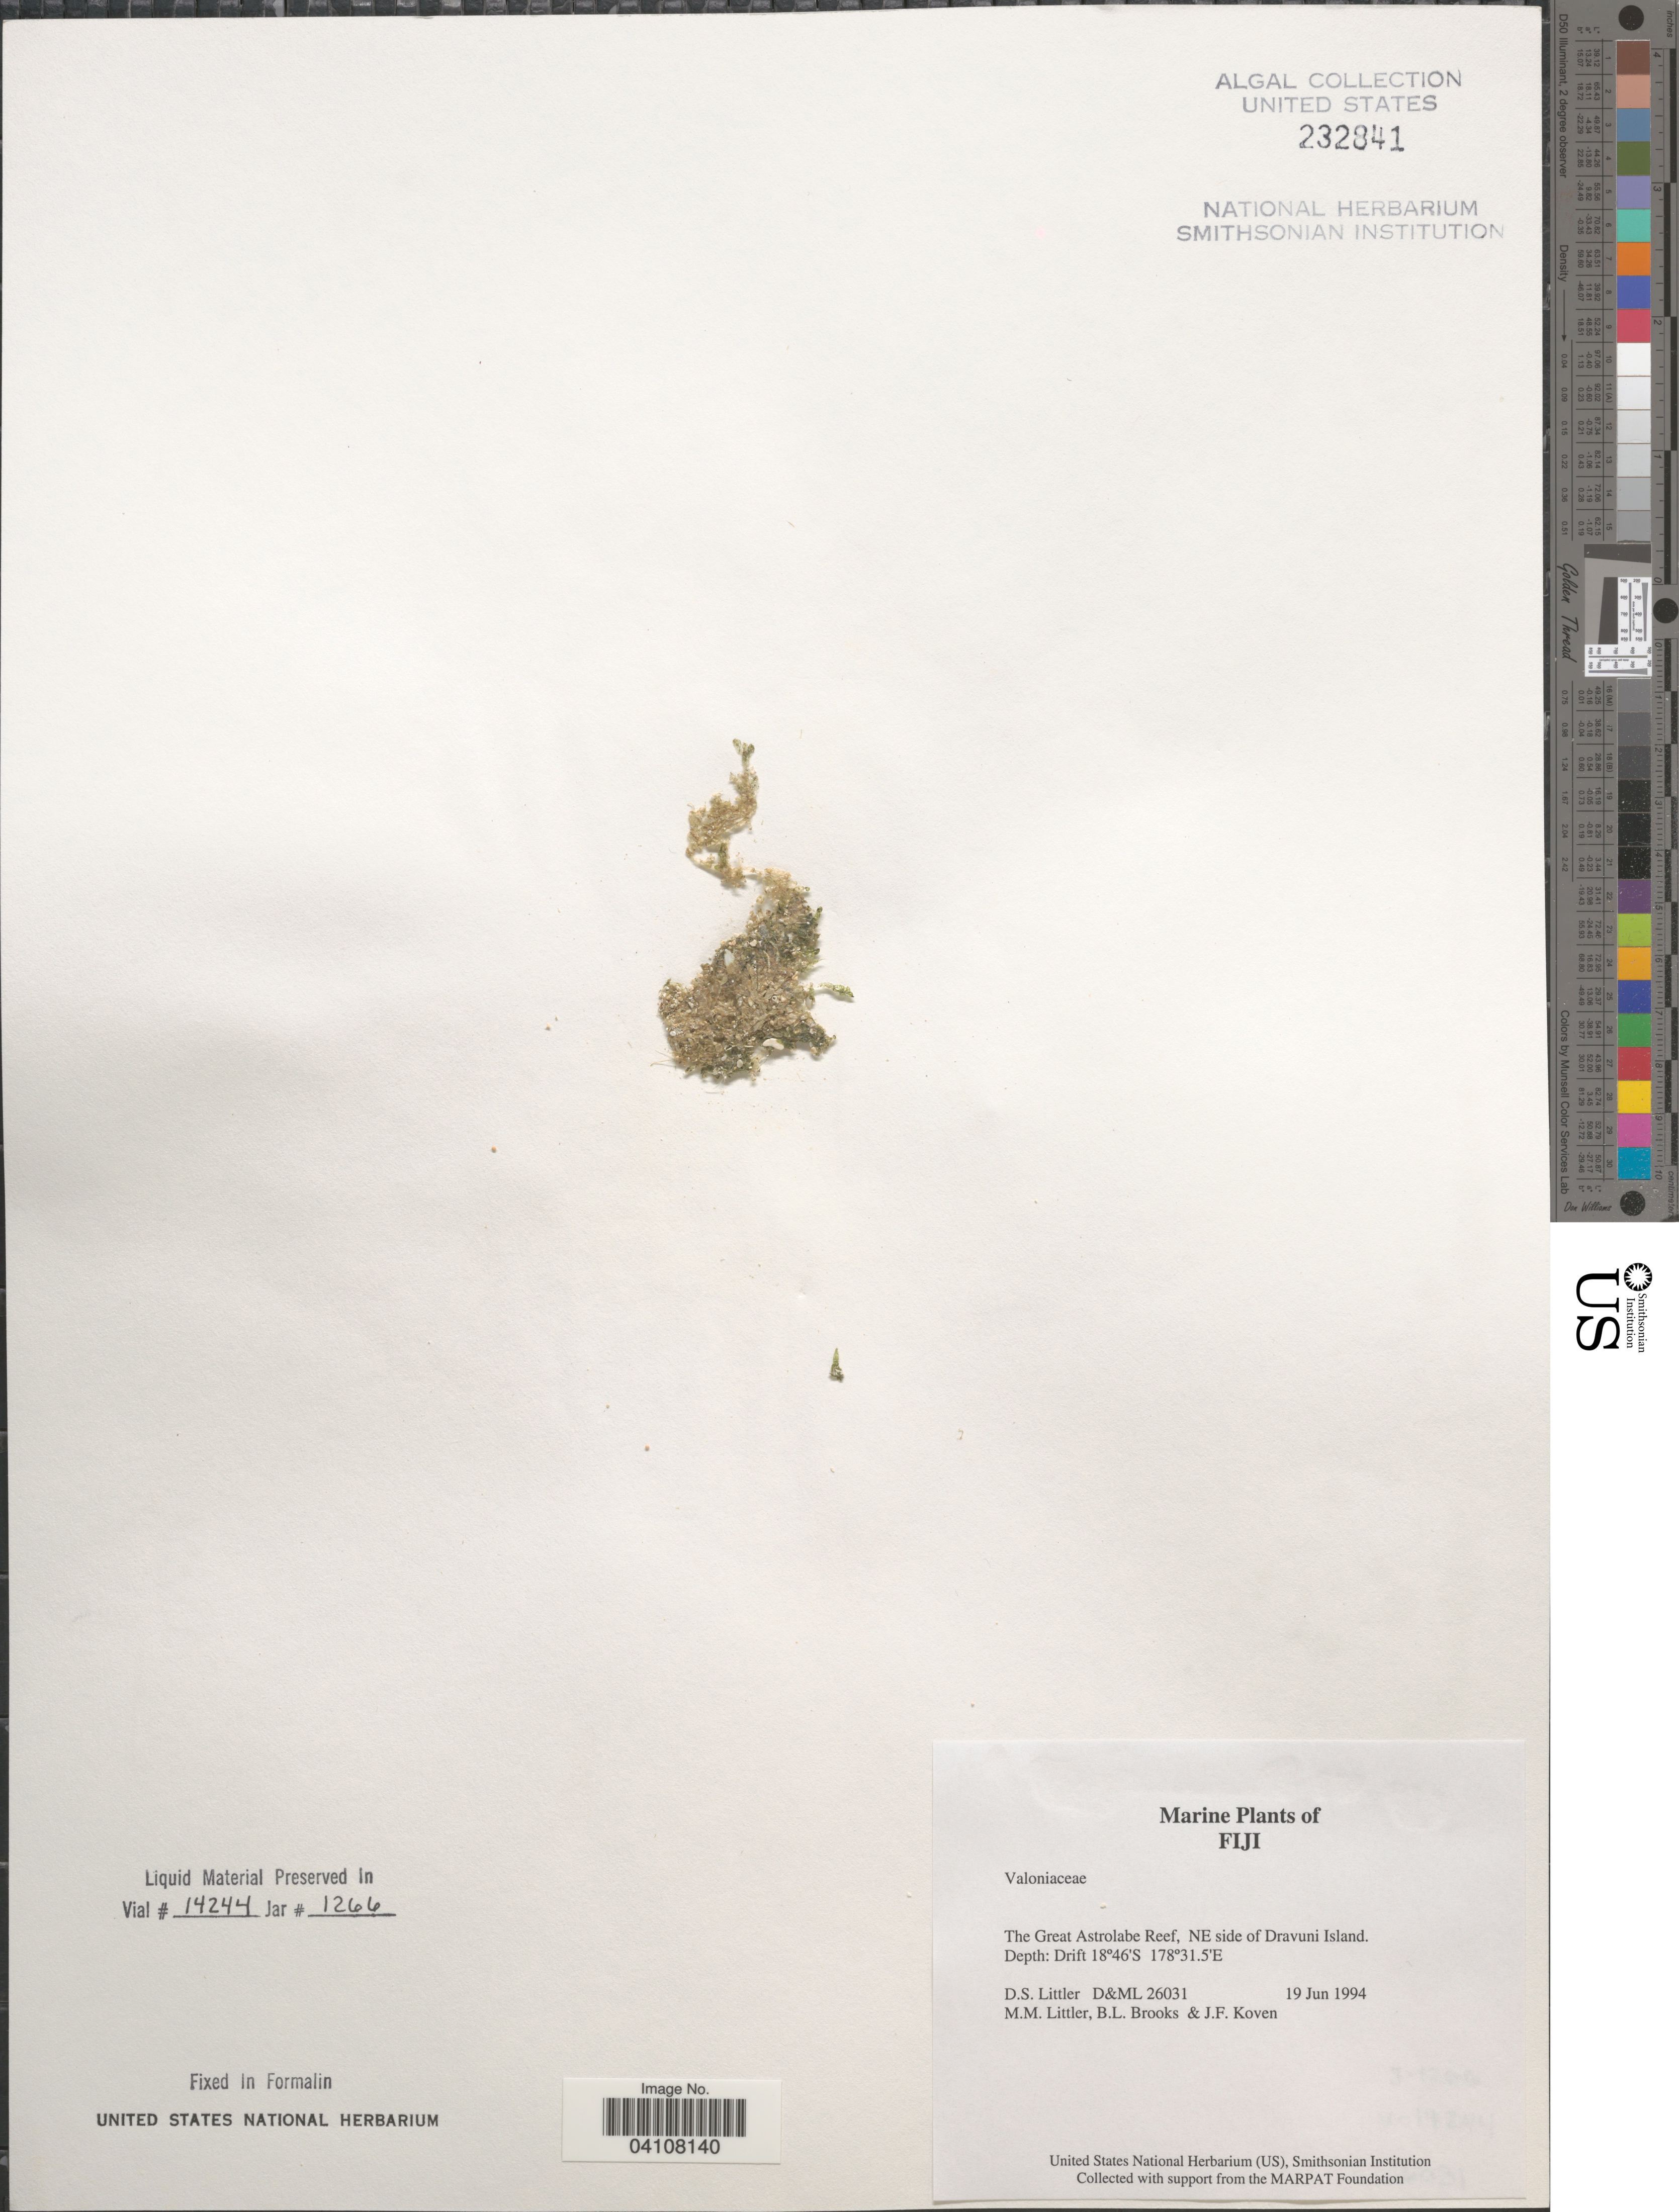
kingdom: Plantae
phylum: Chlorophyta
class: Ulvophyceae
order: Siphonocladales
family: Valoniaceae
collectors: D. S. Littler, B. Brooks & J. Koven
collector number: D&ML26031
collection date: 1994-06-19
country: Fiji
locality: The Great Astrolabe Reef, NE side of Dravuni Island.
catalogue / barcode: US 232841